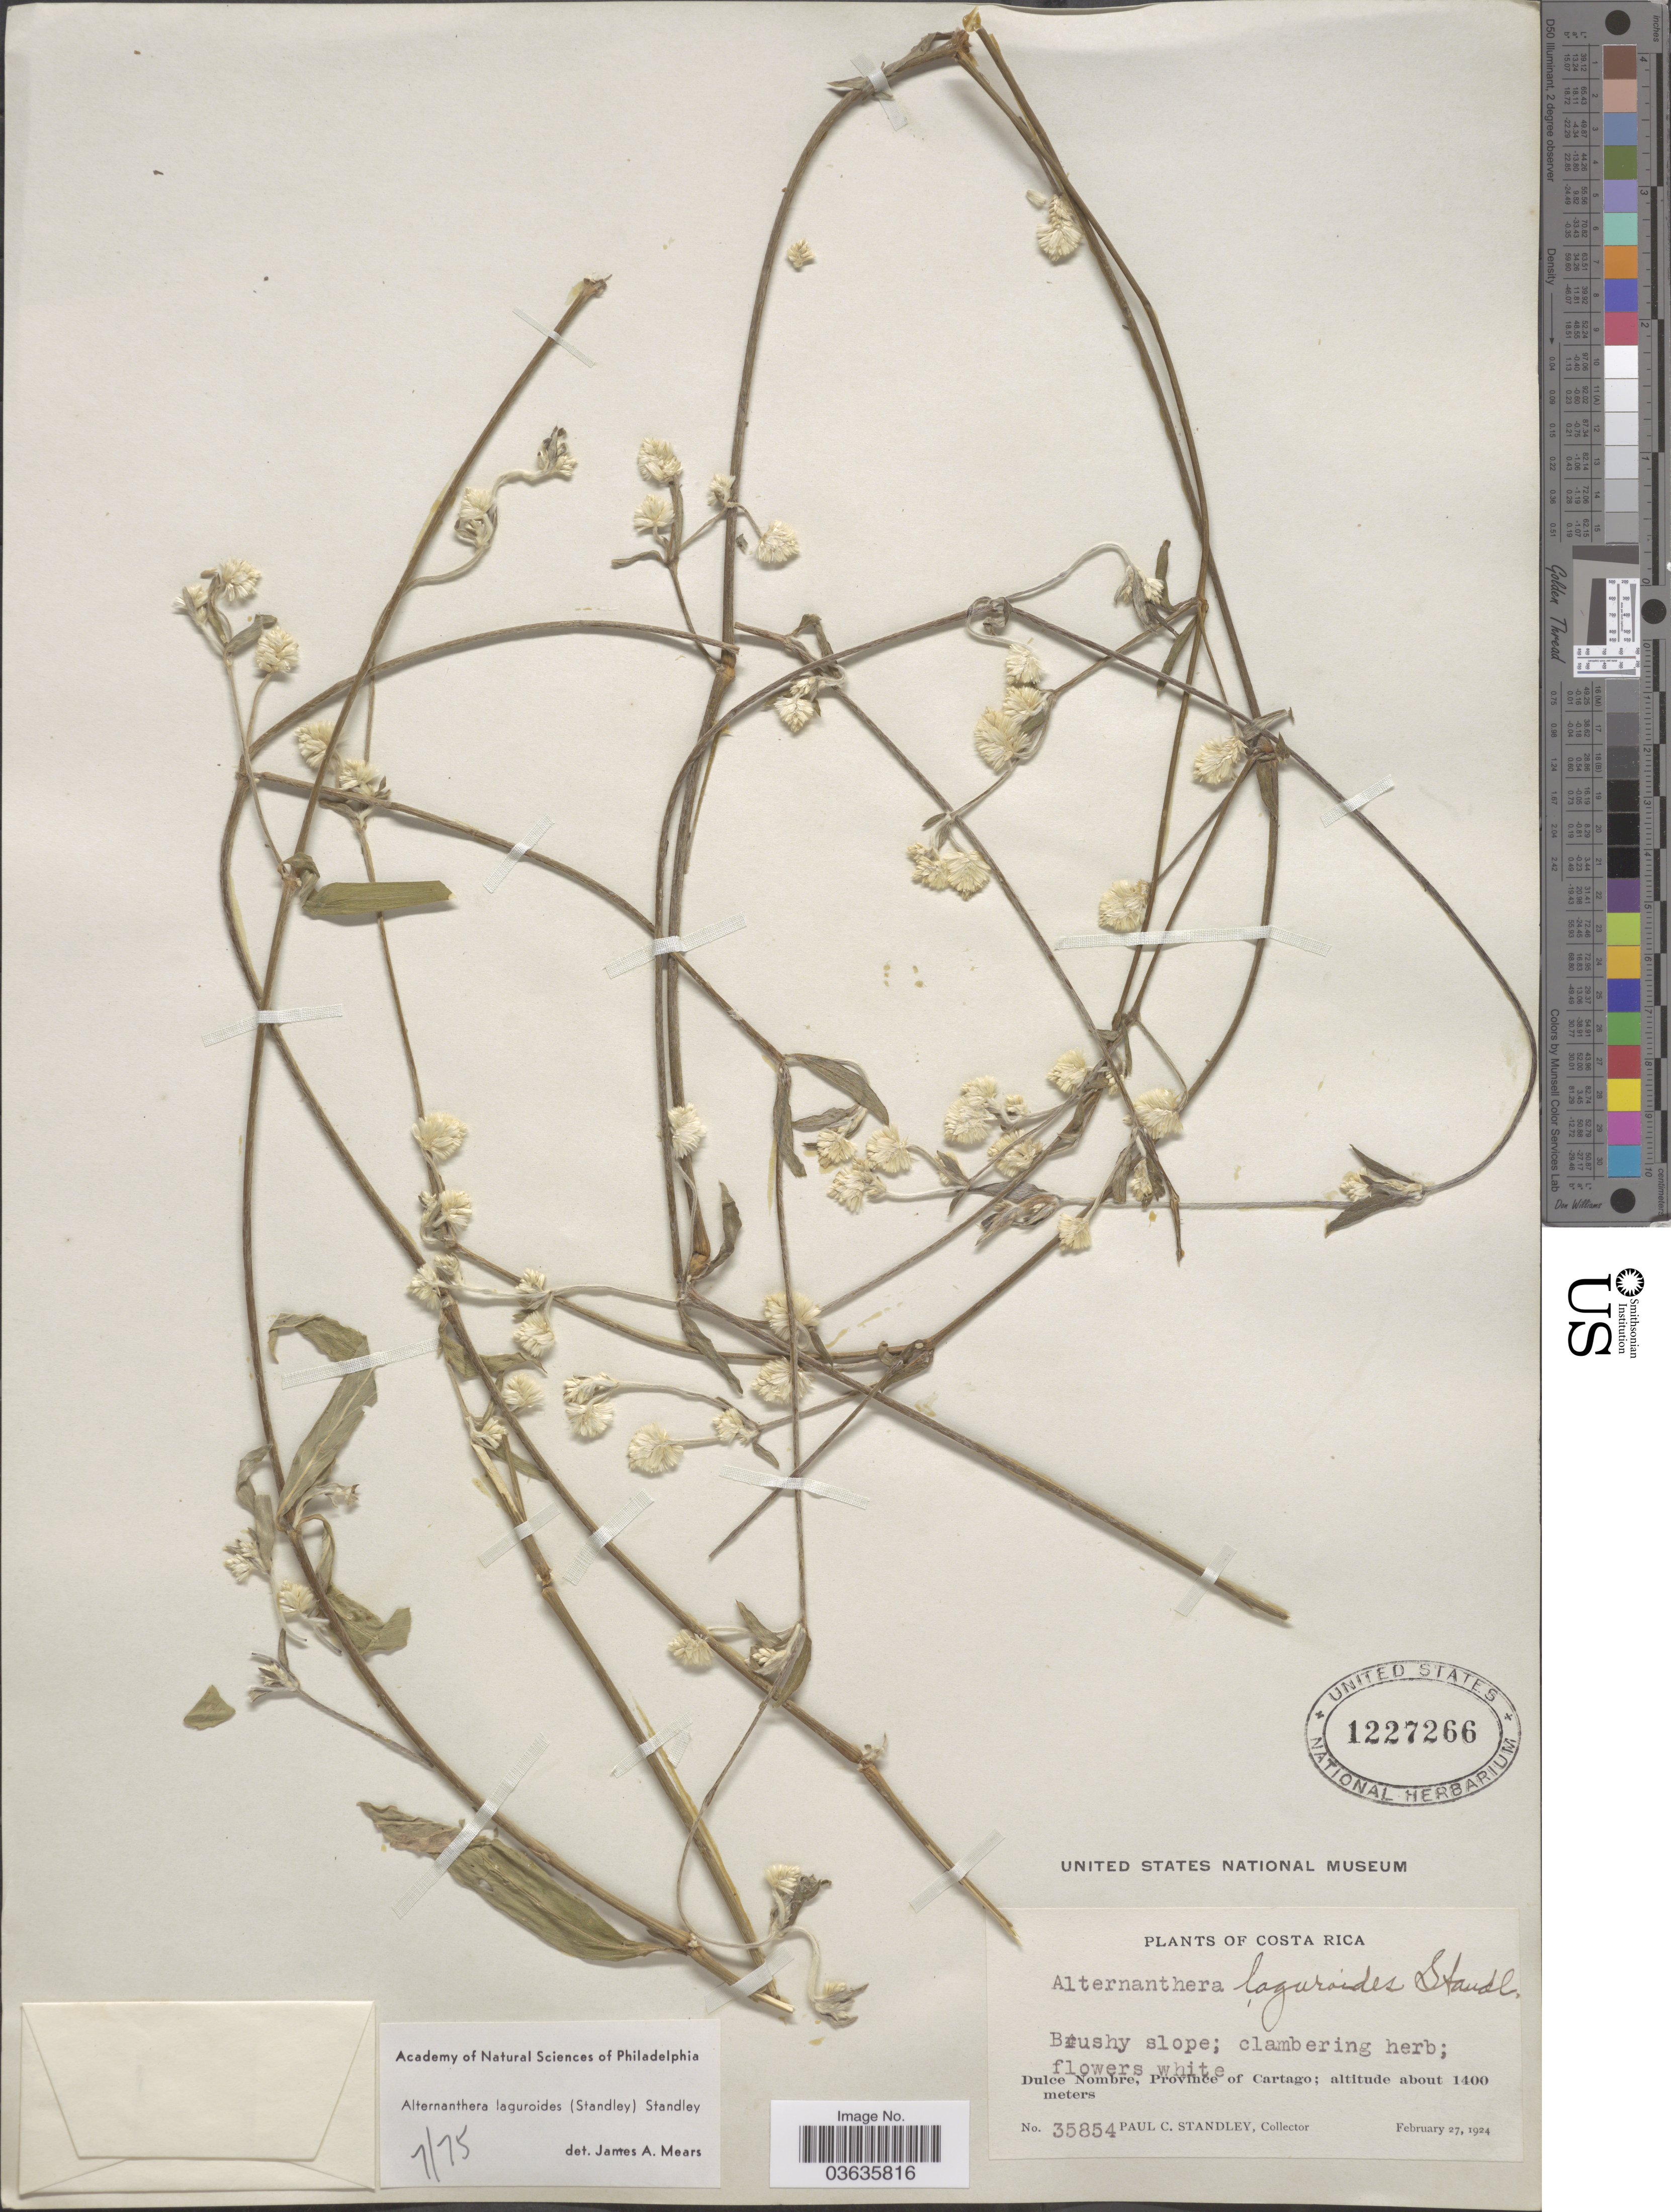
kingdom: Plantae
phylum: Tracheophyta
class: Magnoliopsida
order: Caryophyllales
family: Amaranthaceae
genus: Alternanthera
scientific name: Alternanthera laguroides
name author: (Standl.) Standl.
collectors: P. C. Standley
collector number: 35854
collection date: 1924-02-27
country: Costa Rica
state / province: Cartago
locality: Dulce Nombre.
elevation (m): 1400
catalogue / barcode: US 1227266